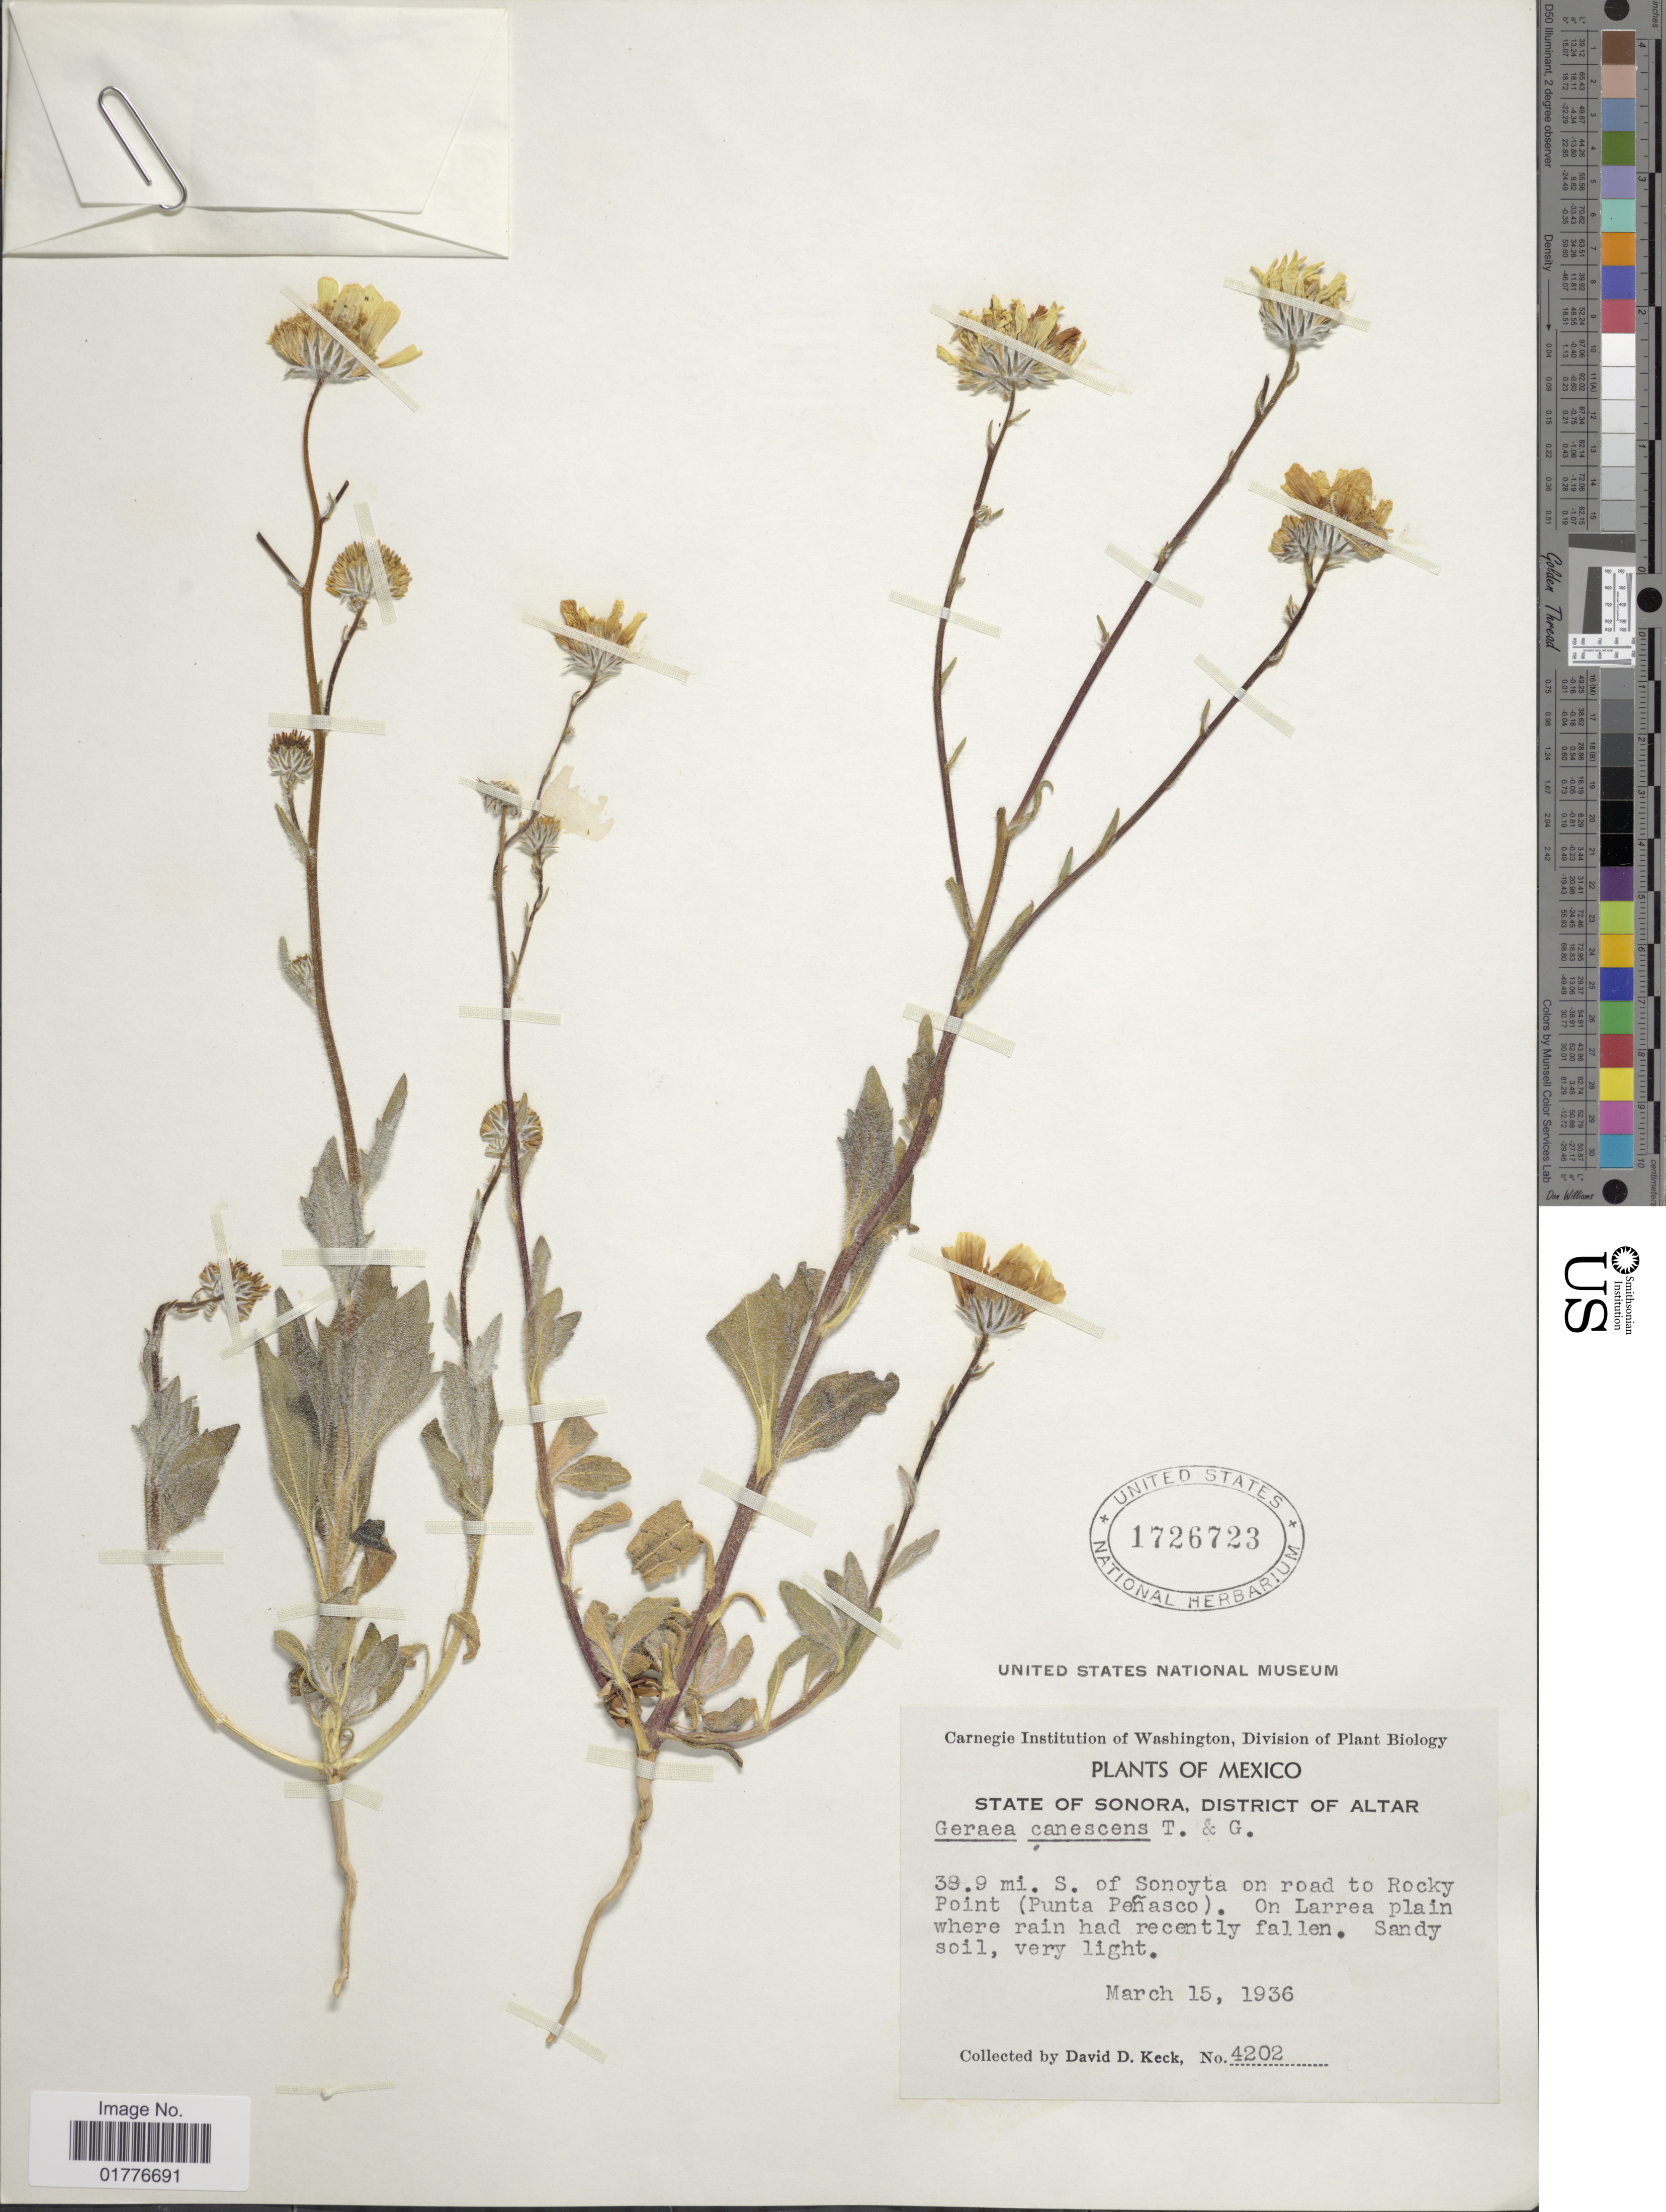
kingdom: Plantae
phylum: Tracheophyta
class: Magnoliopsida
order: Asterales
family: Asteraceae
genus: Geraea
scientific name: Geraea canescens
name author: Torr. & A. Gray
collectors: D. D. Keck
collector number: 4202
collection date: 1936-03-15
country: Mexico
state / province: Sonora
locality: District of Altar. 38.9 mi. S. of Sonoyta on road to Rocky Point (Punta Penasco)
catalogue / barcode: US 1726723